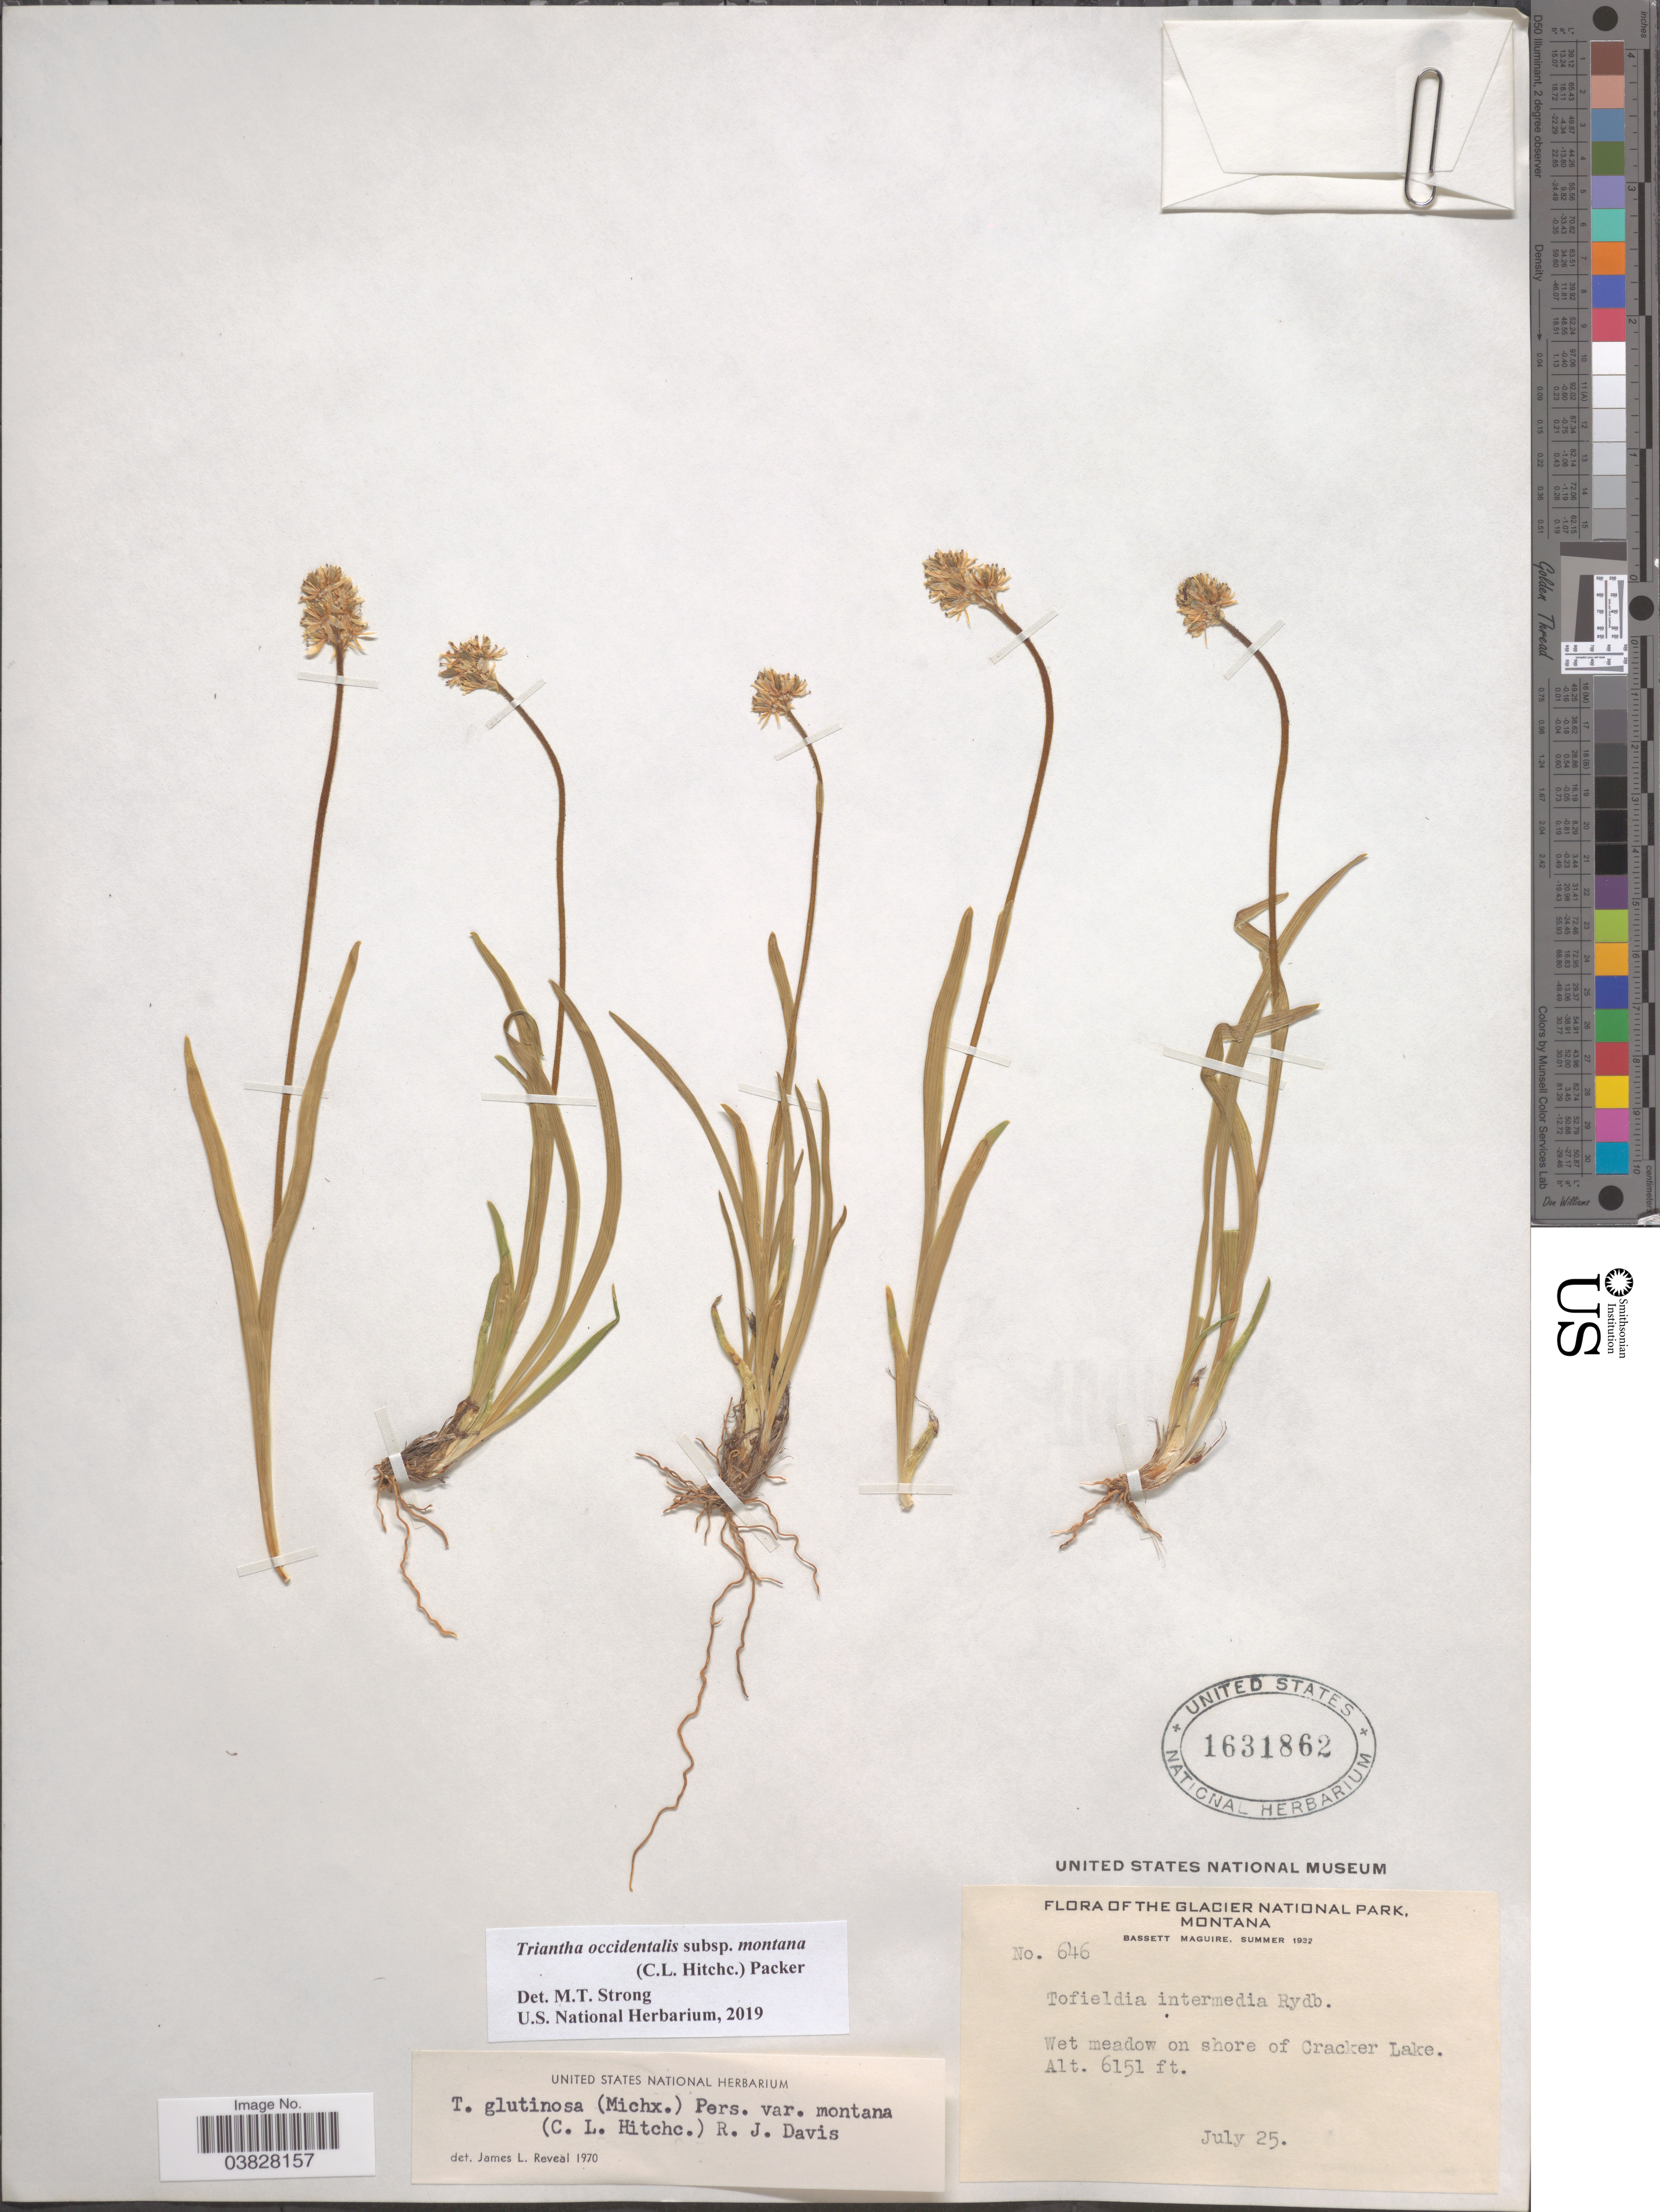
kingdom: Plantae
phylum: Tracheophyta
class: Liliopsida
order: Alismatales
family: Tofieldiaceae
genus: Triantha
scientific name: Triantha occidentalis subsp. montana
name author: (C.L. Hitchc.) Packer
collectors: B. Maguire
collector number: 646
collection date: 1932-07-25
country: United States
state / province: Montana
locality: The Glacier National Park. On shore of Cracker Lake.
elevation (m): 1875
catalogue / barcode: US 1631862